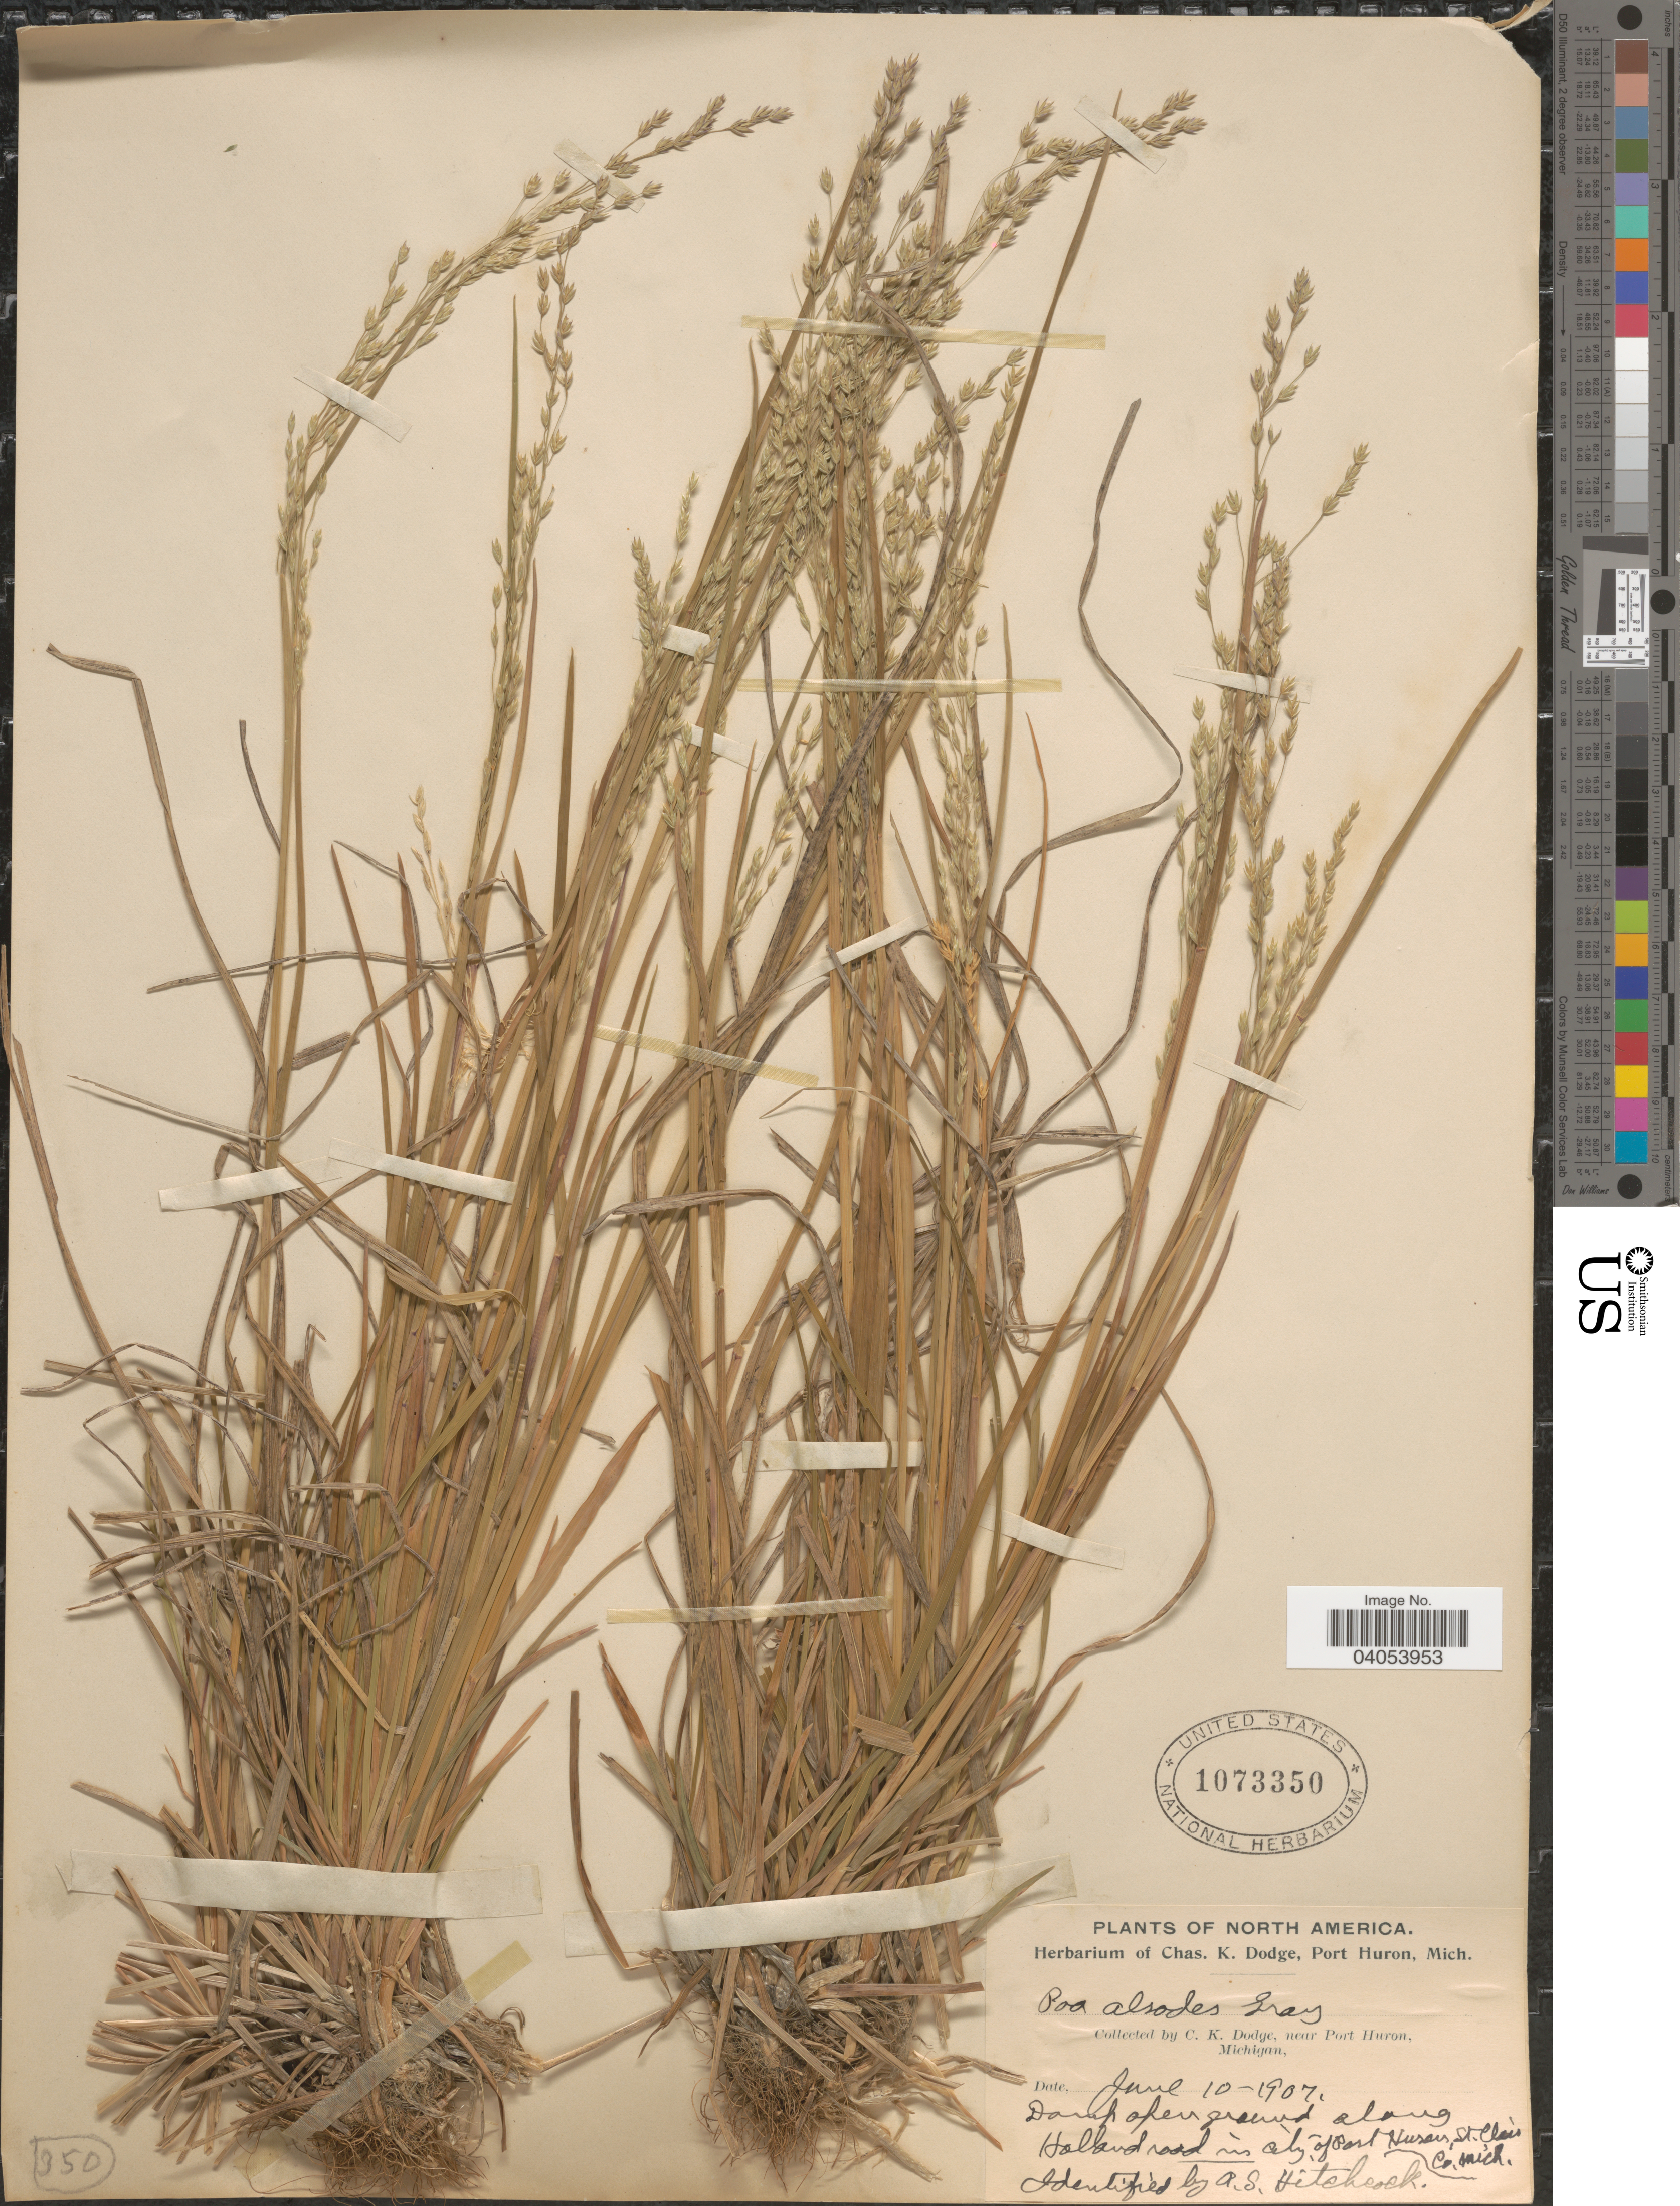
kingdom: Plantae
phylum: Tracheophyta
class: Liliopsida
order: Poales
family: Poaceae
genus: Poa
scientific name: Poa alsodes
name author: A. Gray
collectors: C. K. Dodge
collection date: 1907-06-10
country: United States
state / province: Michigan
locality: Near Port Huron. Along Holland road in city of Port Huron, St. Clair Co.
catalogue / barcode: US 1073350